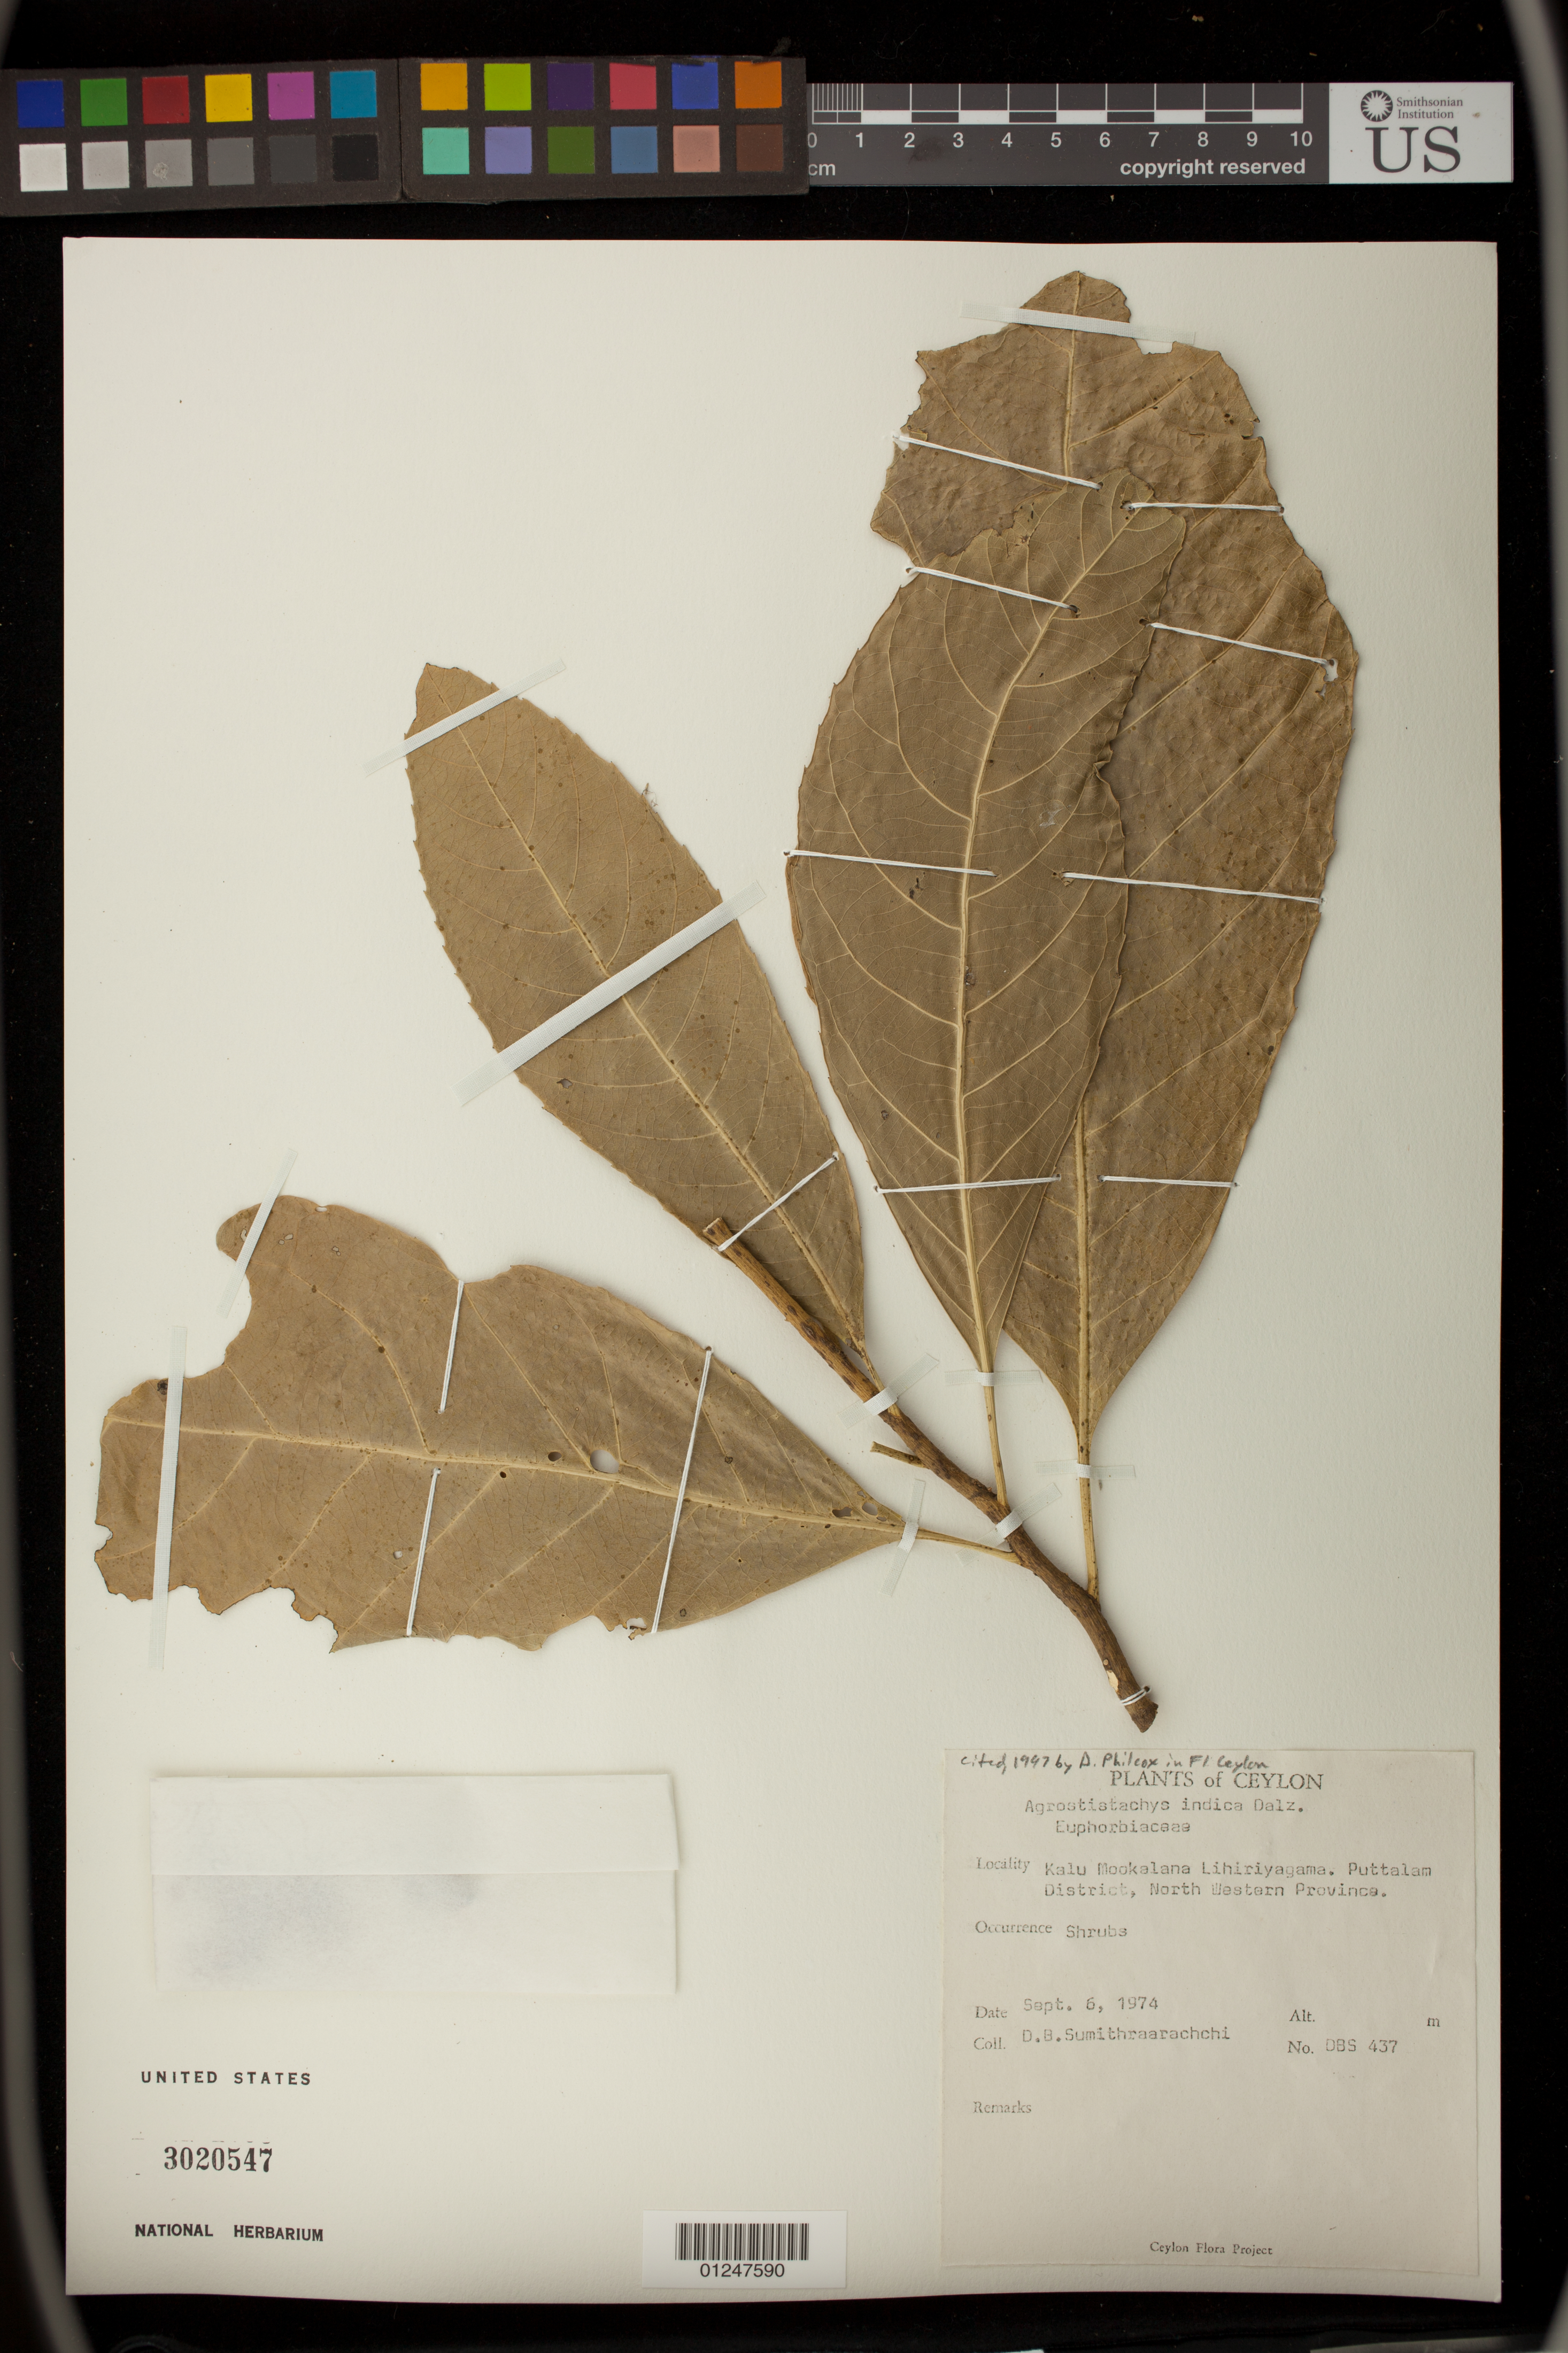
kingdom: Plantae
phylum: Tracheophyta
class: Magnoliopsida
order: Malpighiales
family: Euphorbiaceae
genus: Agrostistachys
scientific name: Agrostistachys indica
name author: Dalzell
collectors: D. B. Sumithraarachchi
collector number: DBS 437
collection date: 1974-09-06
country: Sri Lanka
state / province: North Western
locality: Kalu Mookalana Lihiriyagama. Puttalam District.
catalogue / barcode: US 3020547